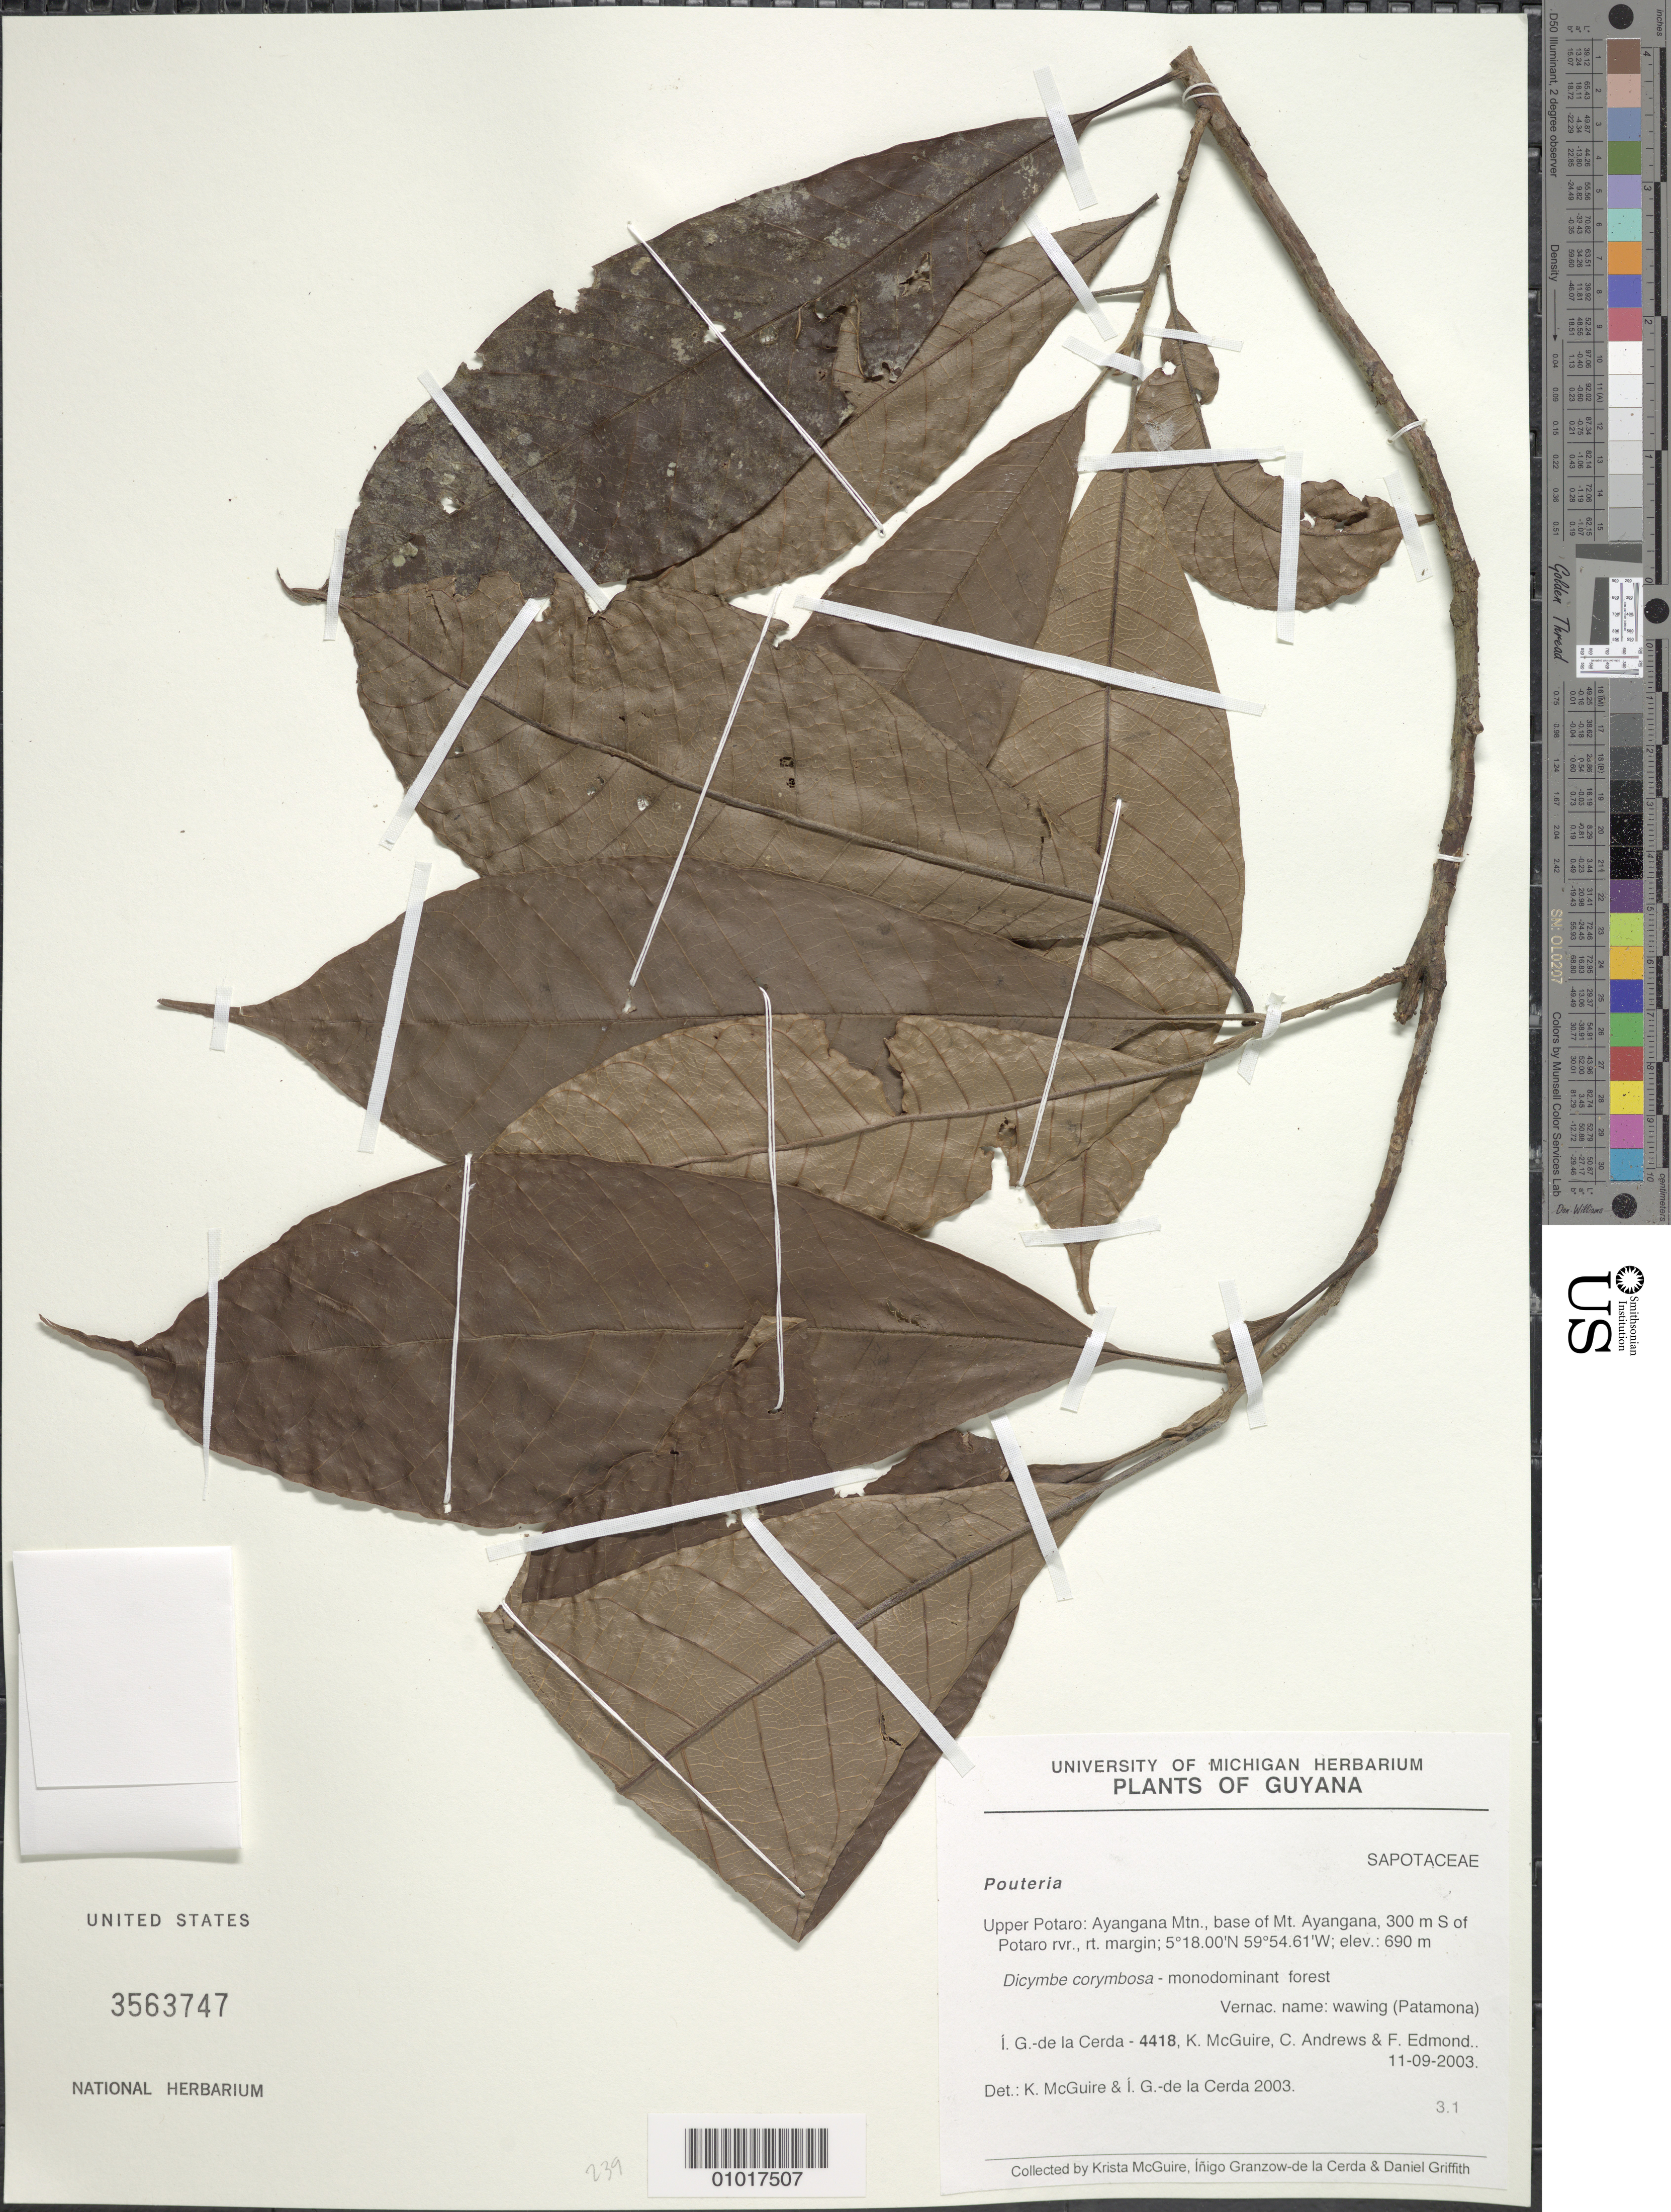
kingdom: Plantae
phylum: Tracheophyta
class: Magnoliopsida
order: Ericales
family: Sapotaceae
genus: Pouteria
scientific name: Pouteria sp.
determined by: McGuire, K.; de la Cerda, I. G.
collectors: I. de la Cerda, K. McGuire, C. Andrews & F. Edmond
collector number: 4418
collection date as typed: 11-Sep-03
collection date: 2003-09-11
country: Guyana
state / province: Potaro-Siparuni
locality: Upper Potaro: Ayangana Mtn., base of Mt. Ayangana, 300 m S of Potaro rvr, rt margin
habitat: (Dicymbe corymbosa- monodominant forest)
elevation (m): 690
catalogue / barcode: US 3563747